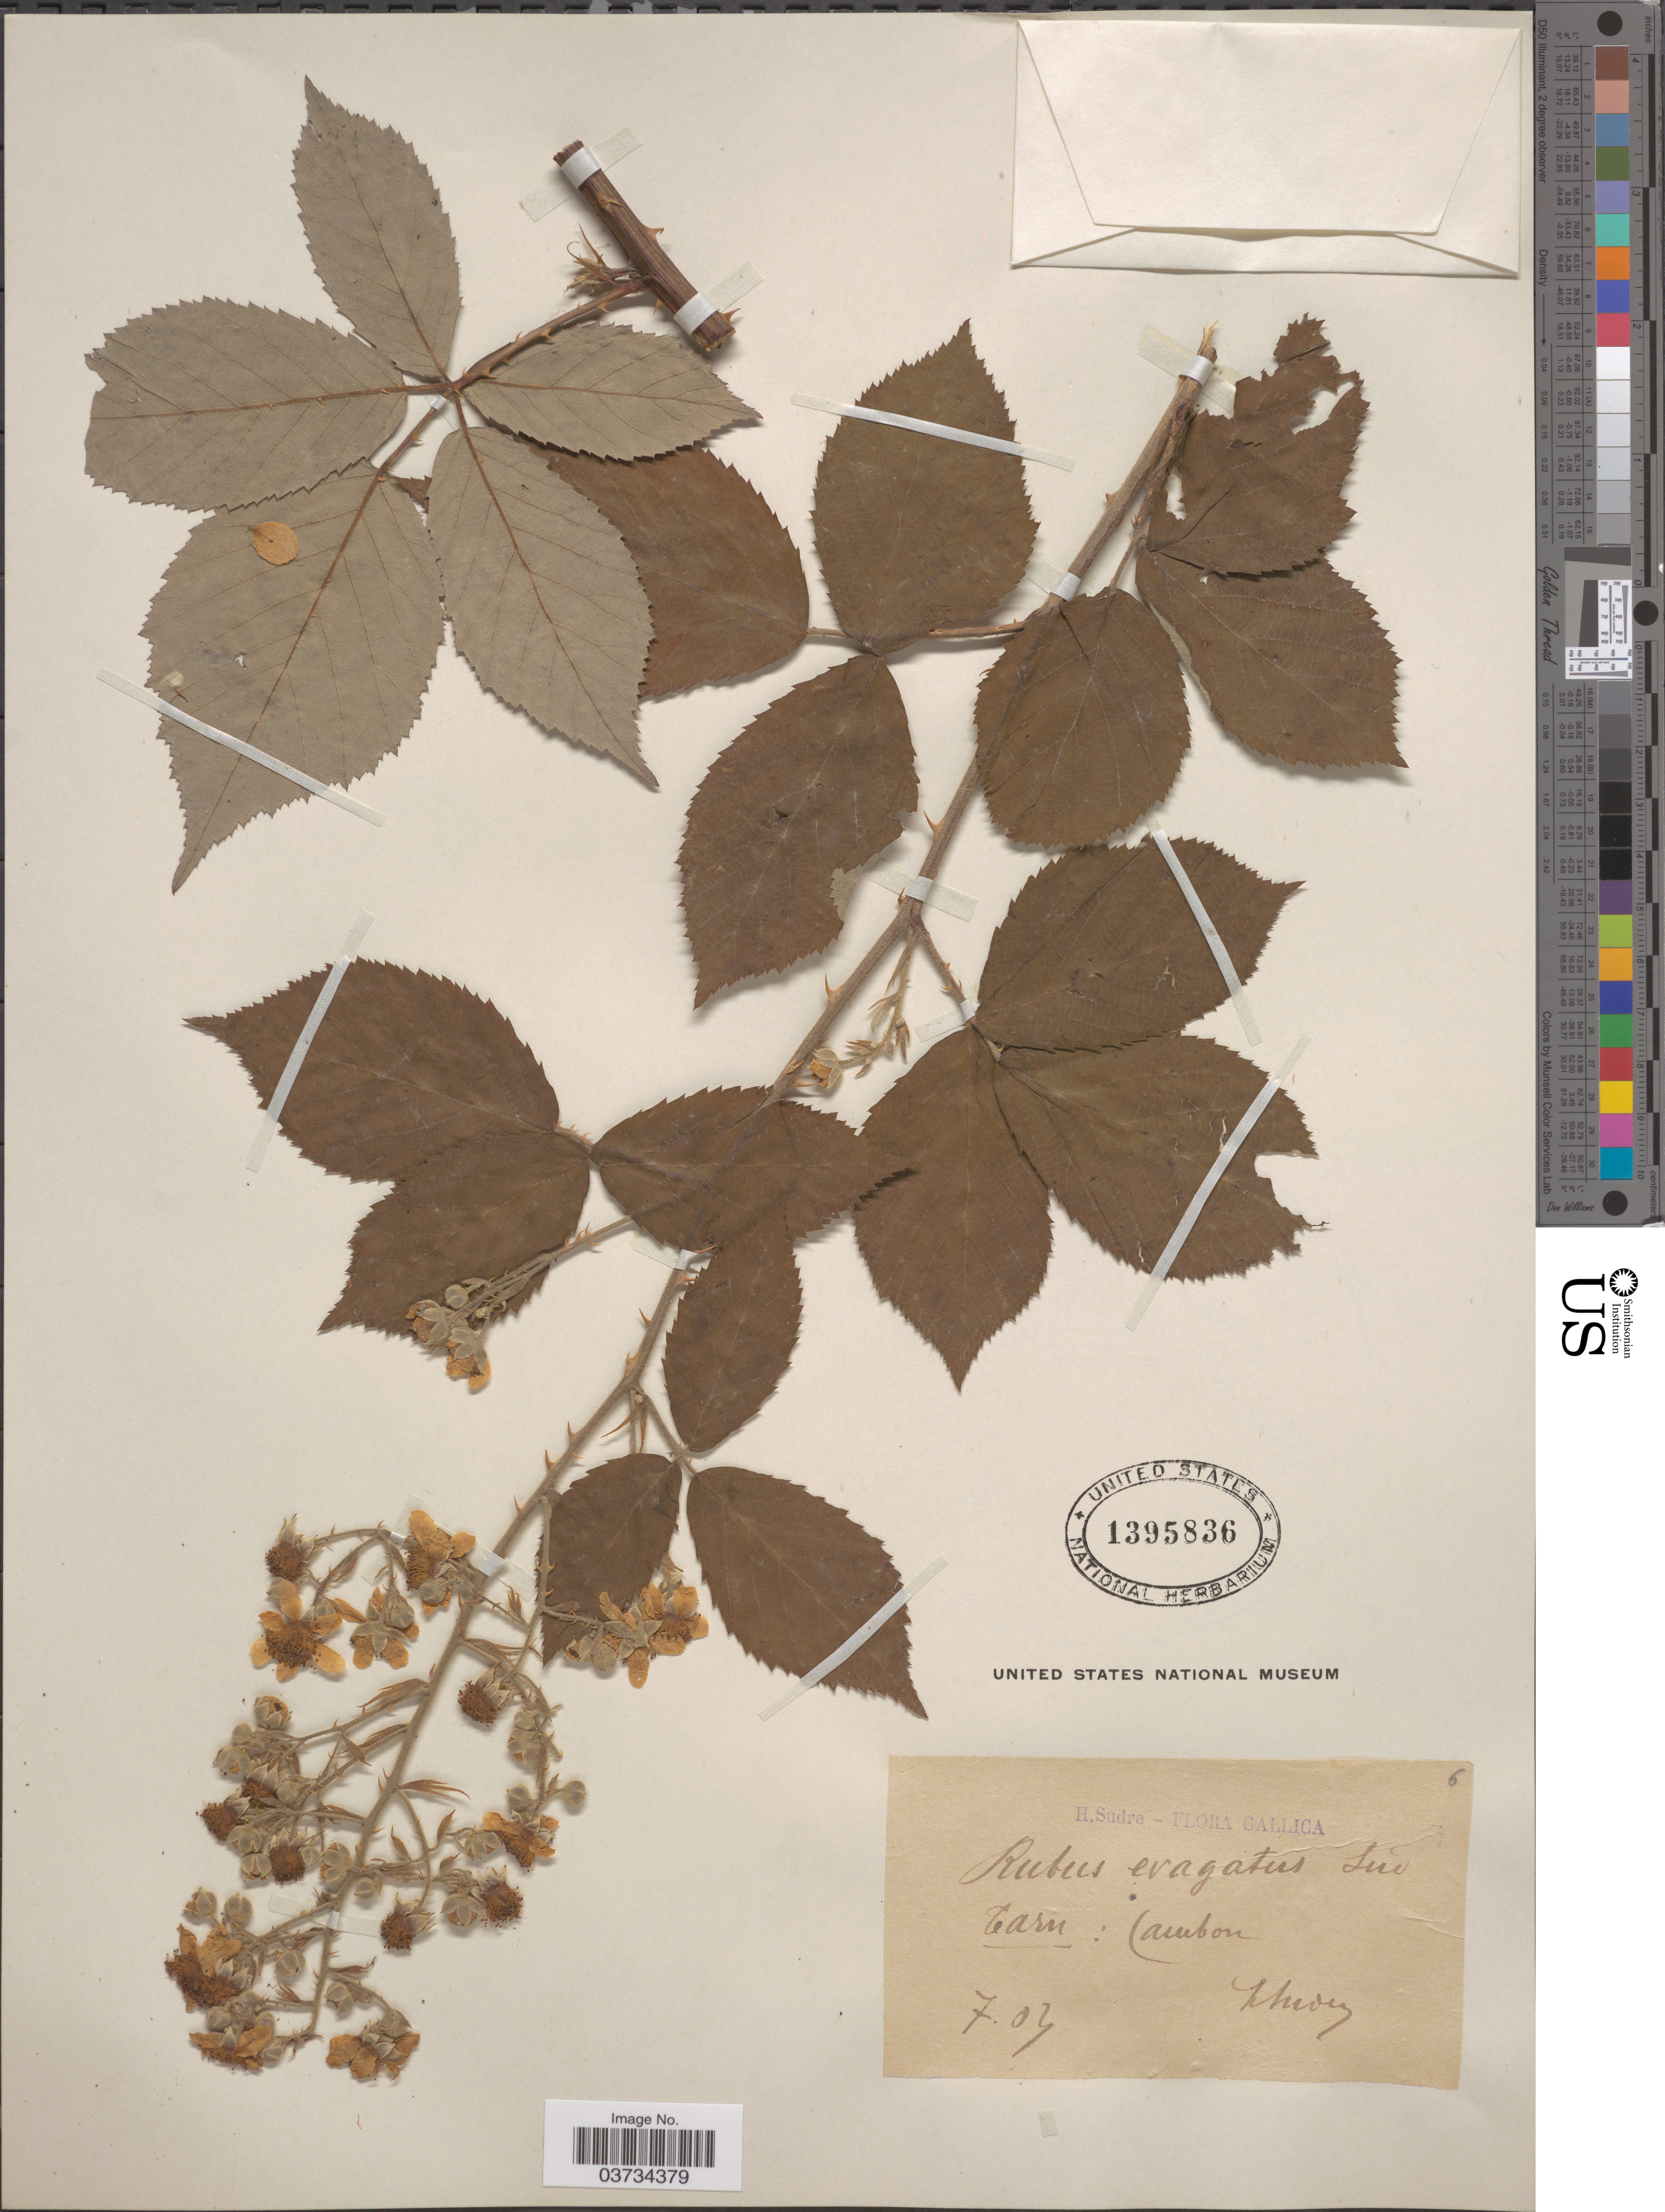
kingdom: Plantae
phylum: Tracheophyta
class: Magnoliopsida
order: Rosales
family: Rosaceae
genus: Rubus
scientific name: Rubus evagatus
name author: Sudre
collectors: H. Sudre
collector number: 6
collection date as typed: Transcribed d/m/y: /7/4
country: France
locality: Tarn: Cambon. [illegible text].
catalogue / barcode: US 1395836